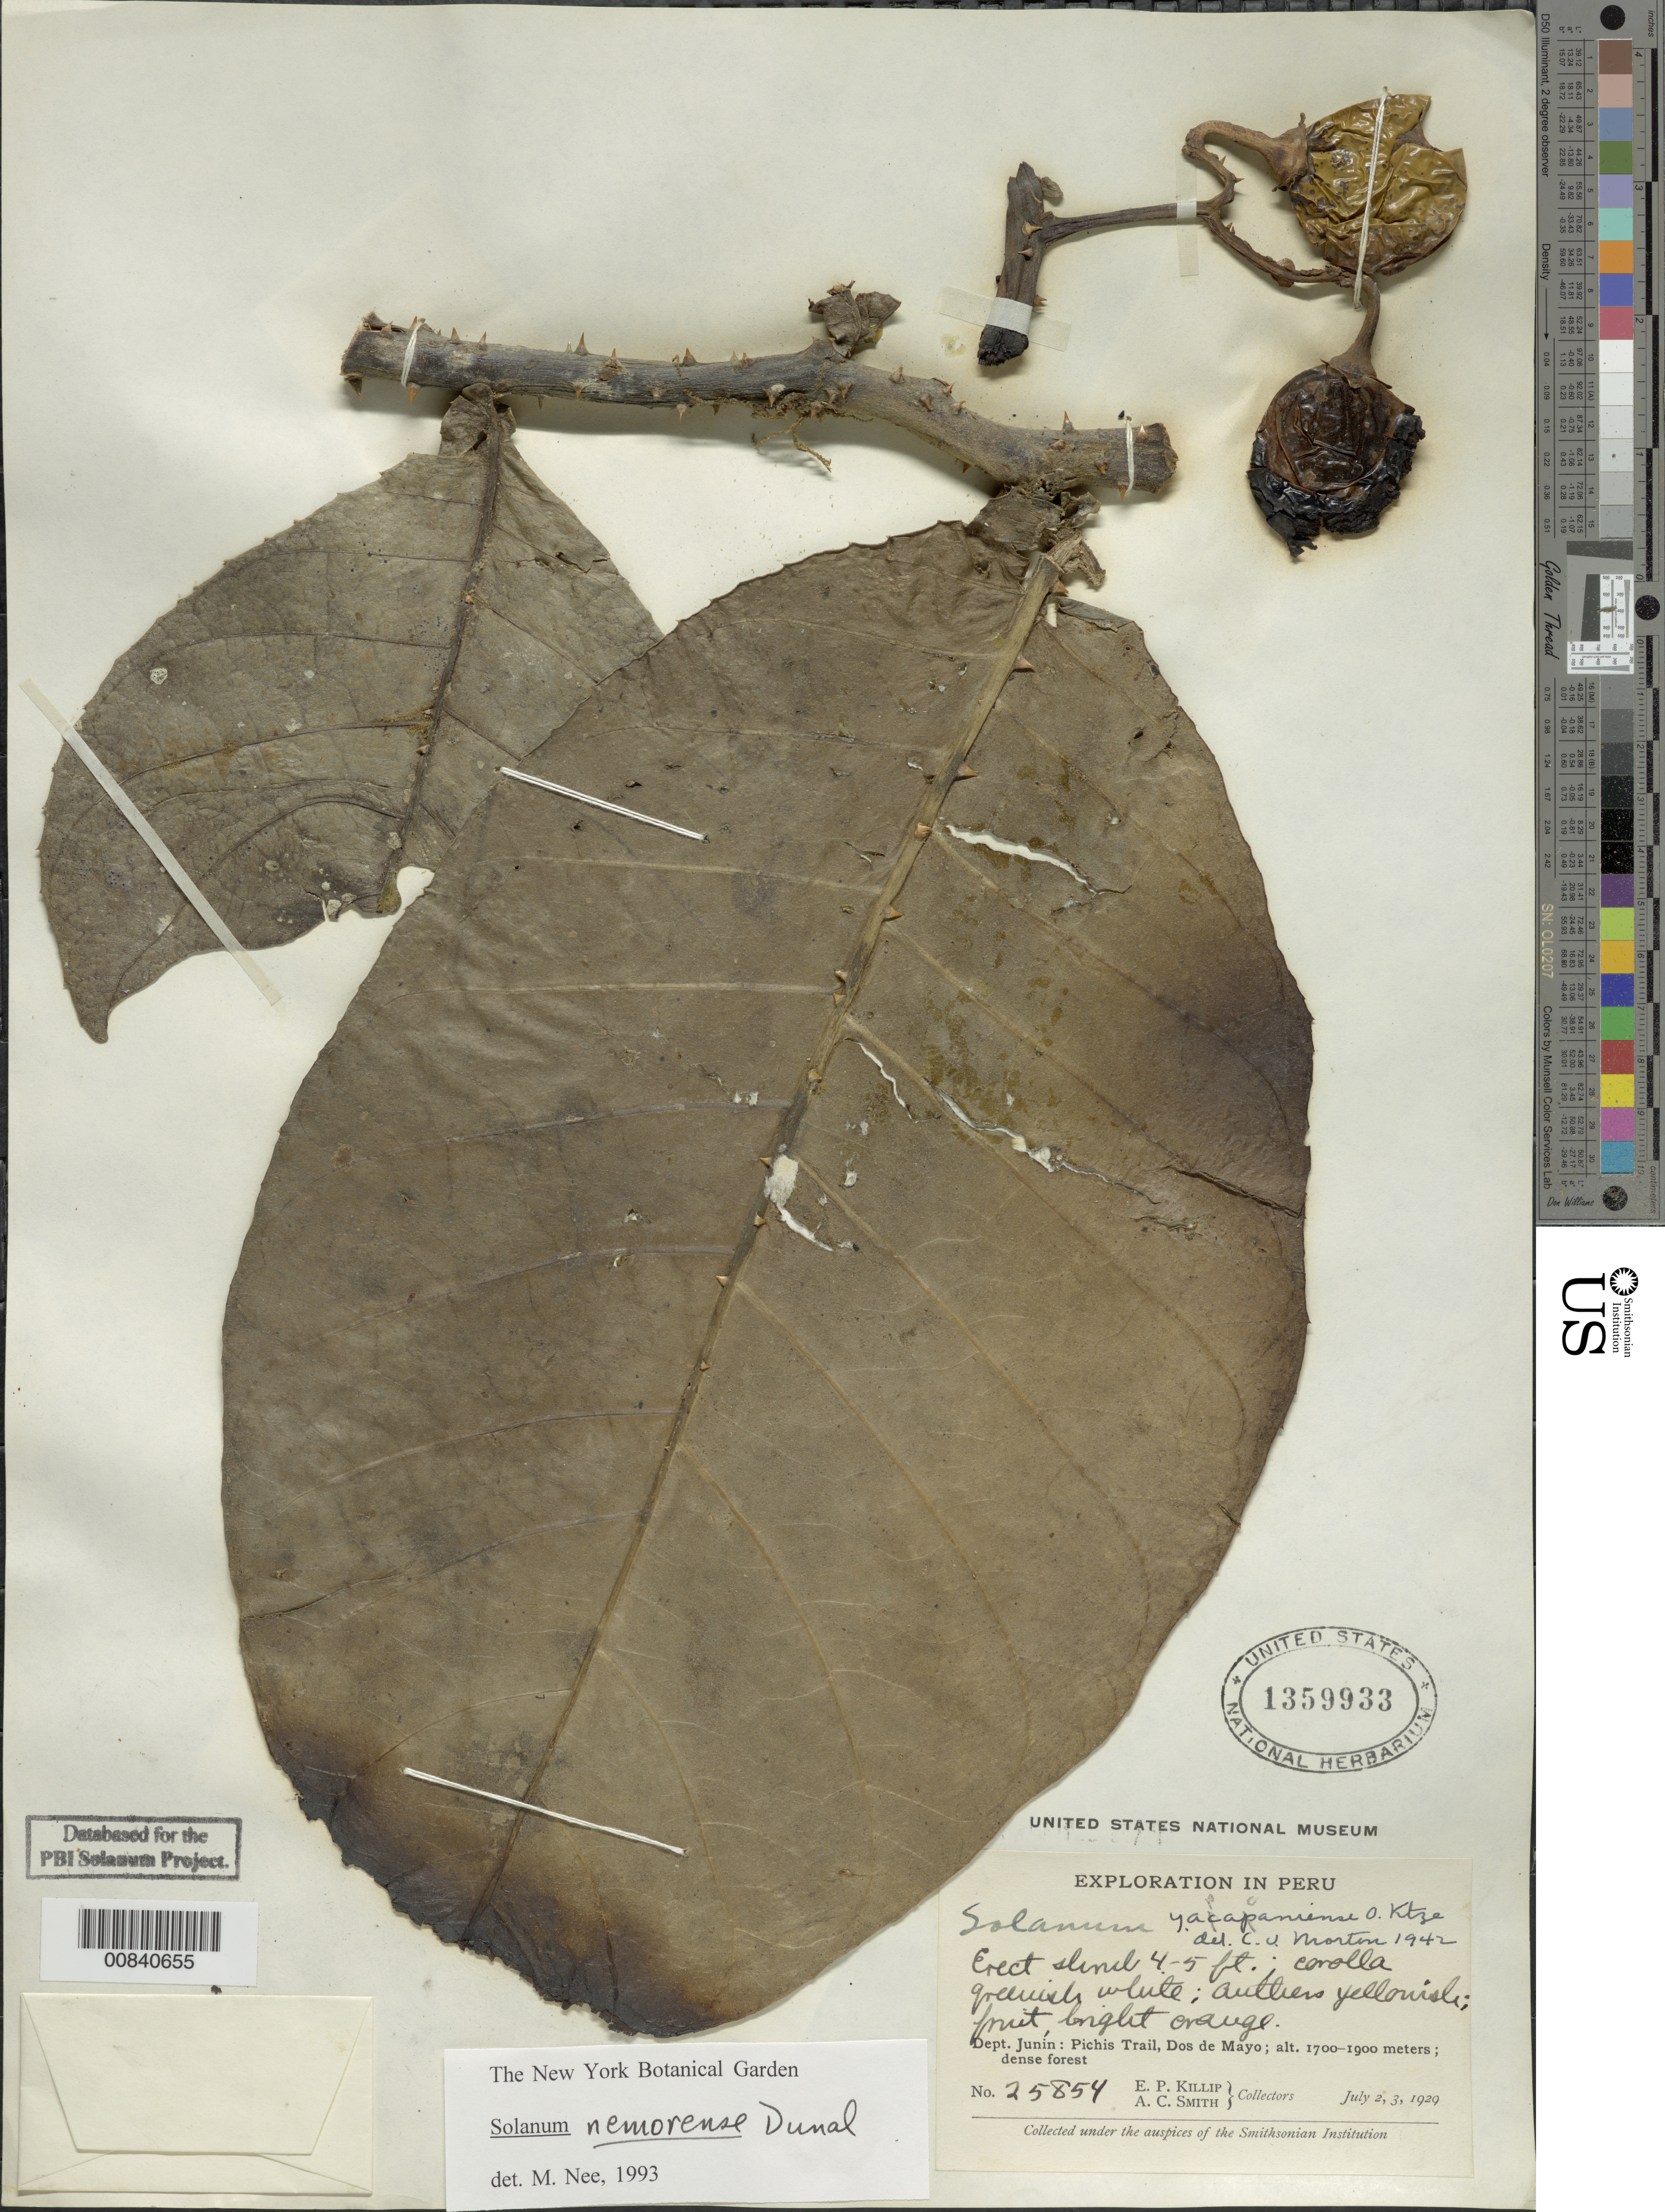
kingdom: Plantae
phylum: Tracheophyta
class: Magnoliopsida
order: Solanales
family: Solanaceae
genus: Solanum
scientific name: Solanum nemorense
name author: Dunal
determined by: Nee, Michael H.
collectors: E. P. Killip & A. C. Smith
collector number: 25854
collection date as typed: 2 Jul 1929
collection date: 1929-07-02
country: Peru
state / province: Junín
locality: Pichis Trail, Dos de Mayo.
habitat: dense forest.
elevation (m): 1700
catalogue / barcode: US 1359933